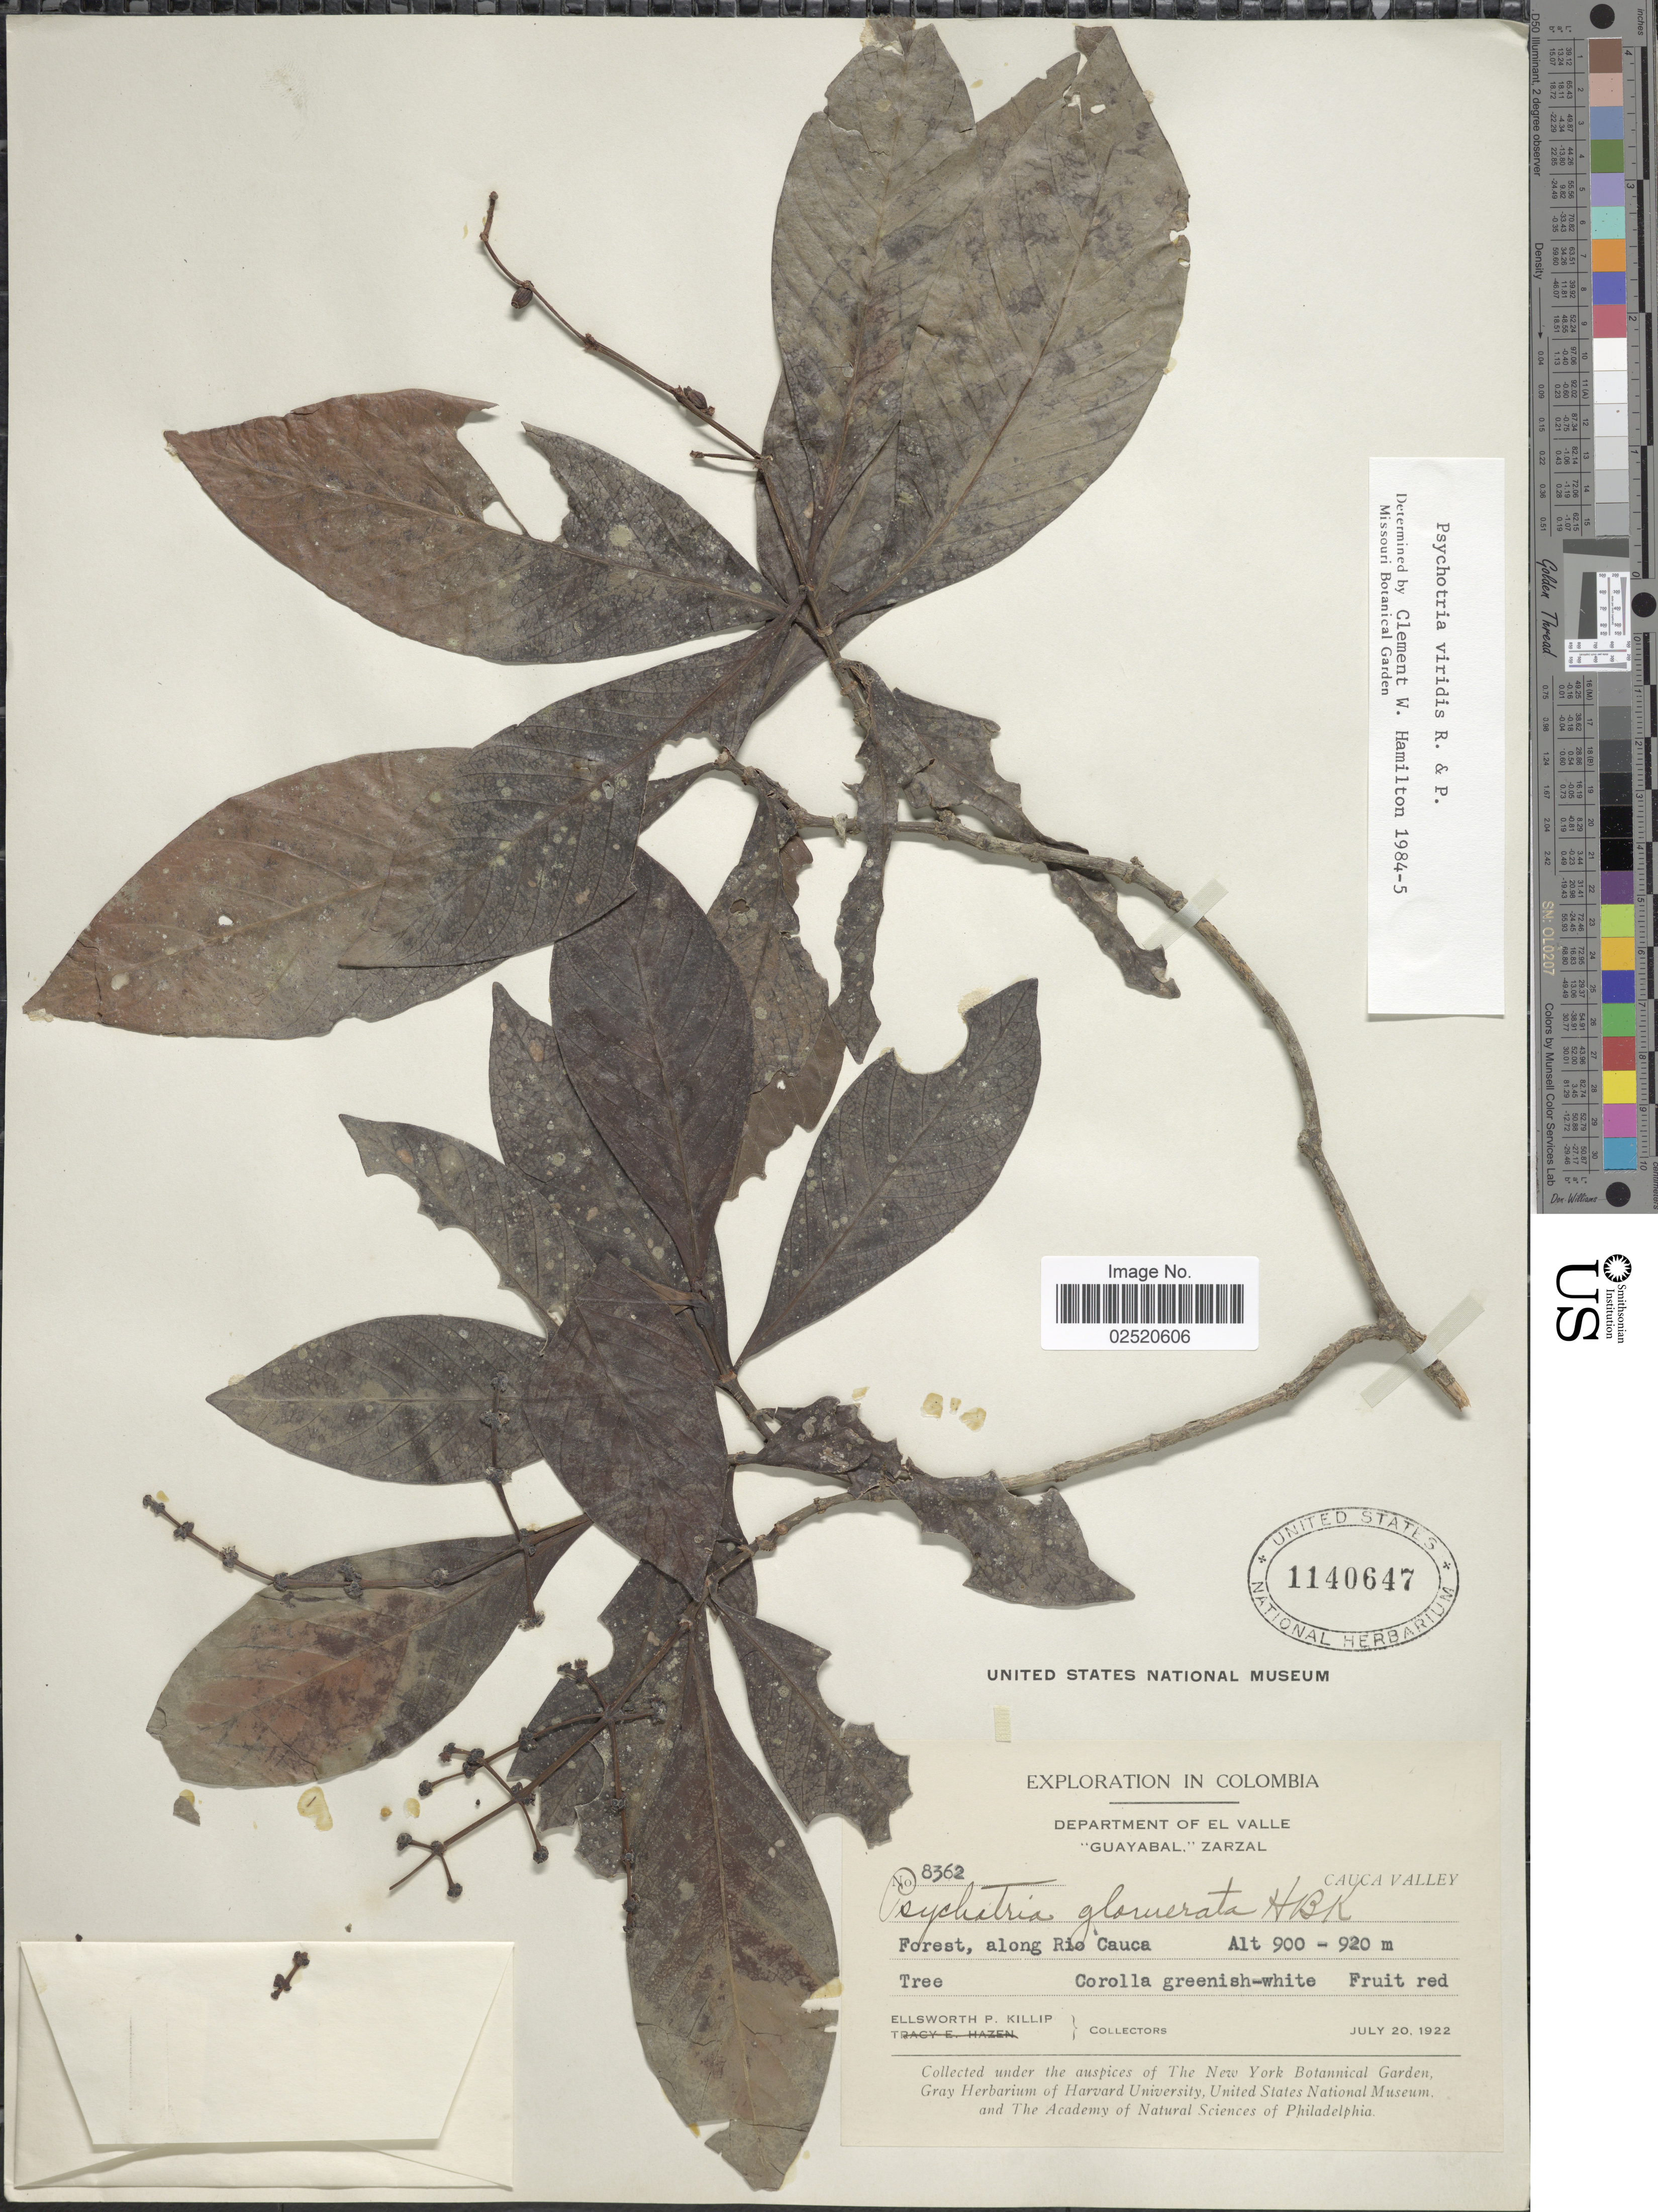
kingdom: Plantae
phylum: Tracheophyta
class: Magnoliopsida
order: Gentianales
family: Rubiaceae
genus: Psychotria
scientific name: Psychotria viridis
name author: Ruiz & Pav.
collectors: E. P. Killip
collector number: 8362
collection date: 1922-07-20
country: Colombia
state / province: Valle del Cauca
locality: Department of El Valle. "Guayabal," Zarzal. along Rio Cauca. Cauca Valley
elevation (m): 900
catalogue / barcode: US 1140647